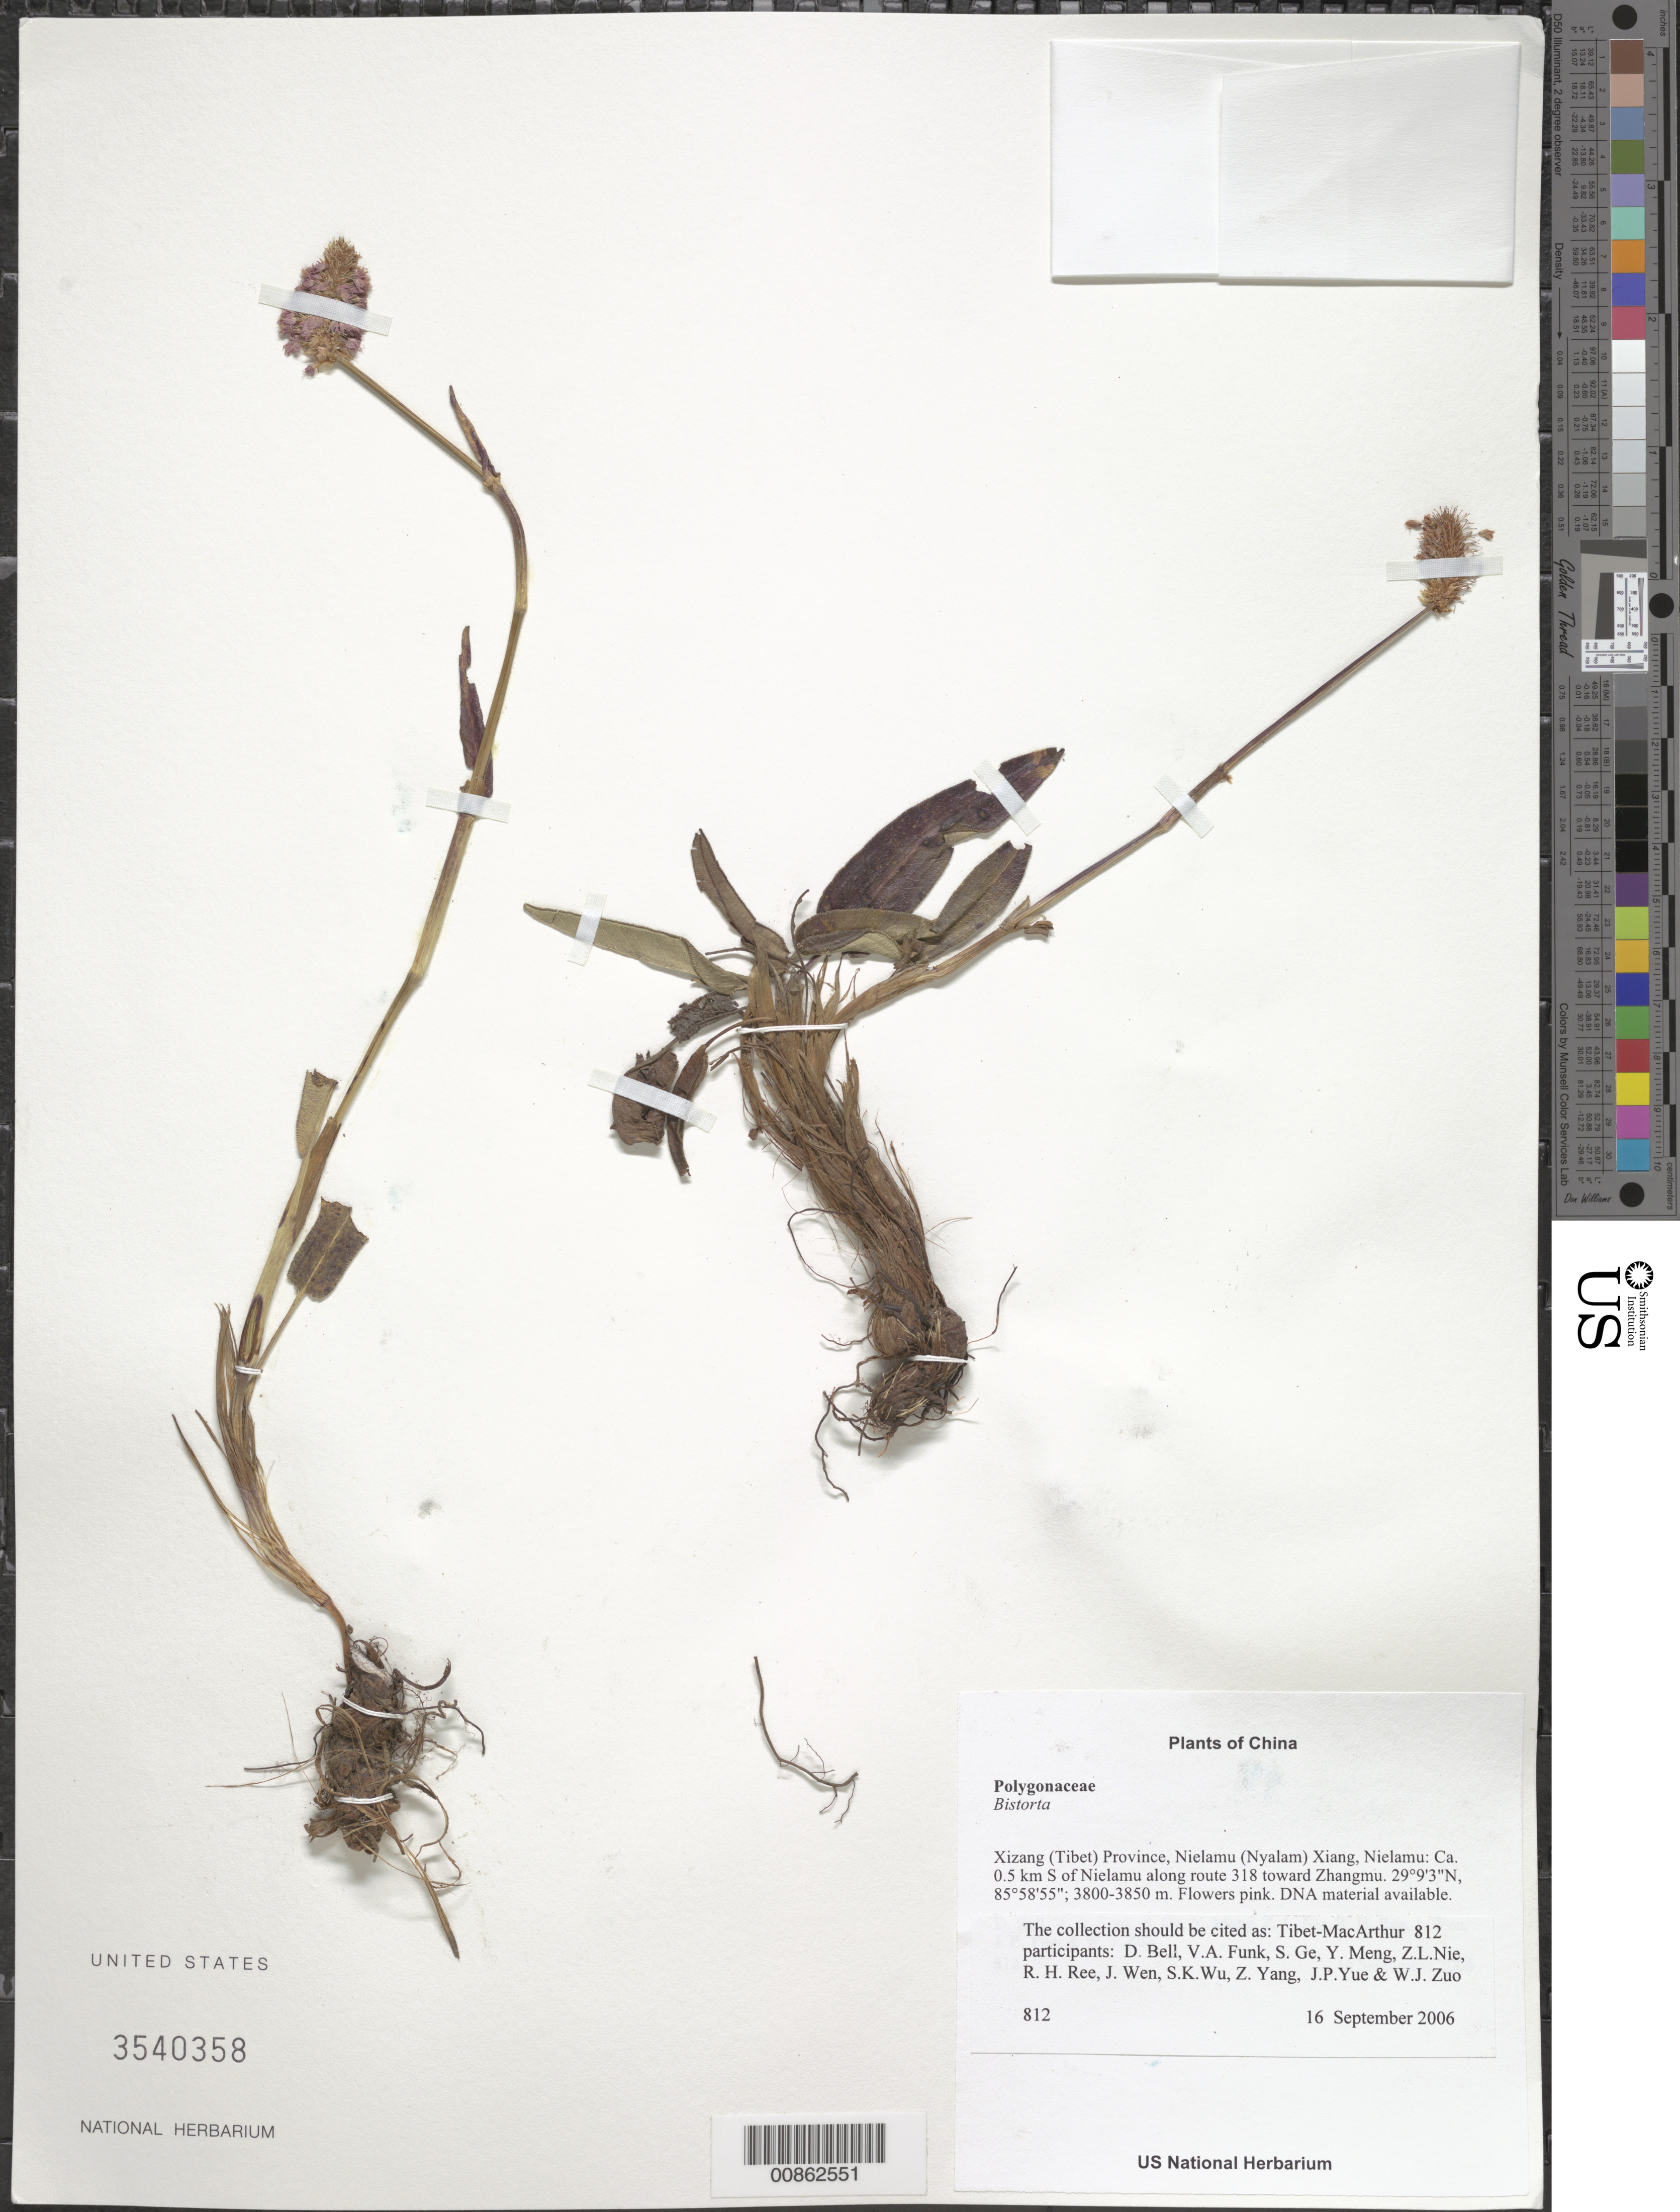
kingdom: Plantae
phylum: Tracheophyta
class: Magnoliopsida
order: Caryophyllales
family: Polygonaceae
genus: Bistorta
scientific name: Bistorta sp.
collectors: Tibet-MacArthur, D. A. Bell, V. Funk, S. Ge, Y. Meng, Z. Nie, R. Ree, J. Wen, J. Yue & W. Zuo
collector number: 812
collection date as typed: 16 Sep 2006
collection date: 2006-09-16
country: China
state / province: Xizang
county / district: Gyirong Xian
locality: Nielamu. Ca. 0.5 km S of Nielamu along route 318 toward Zhangmu.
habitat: Dry sparsely vegetated slope with occasional small shrubs, primarily Berberis and Rosa.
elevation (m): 3800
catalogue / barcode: US 3540358